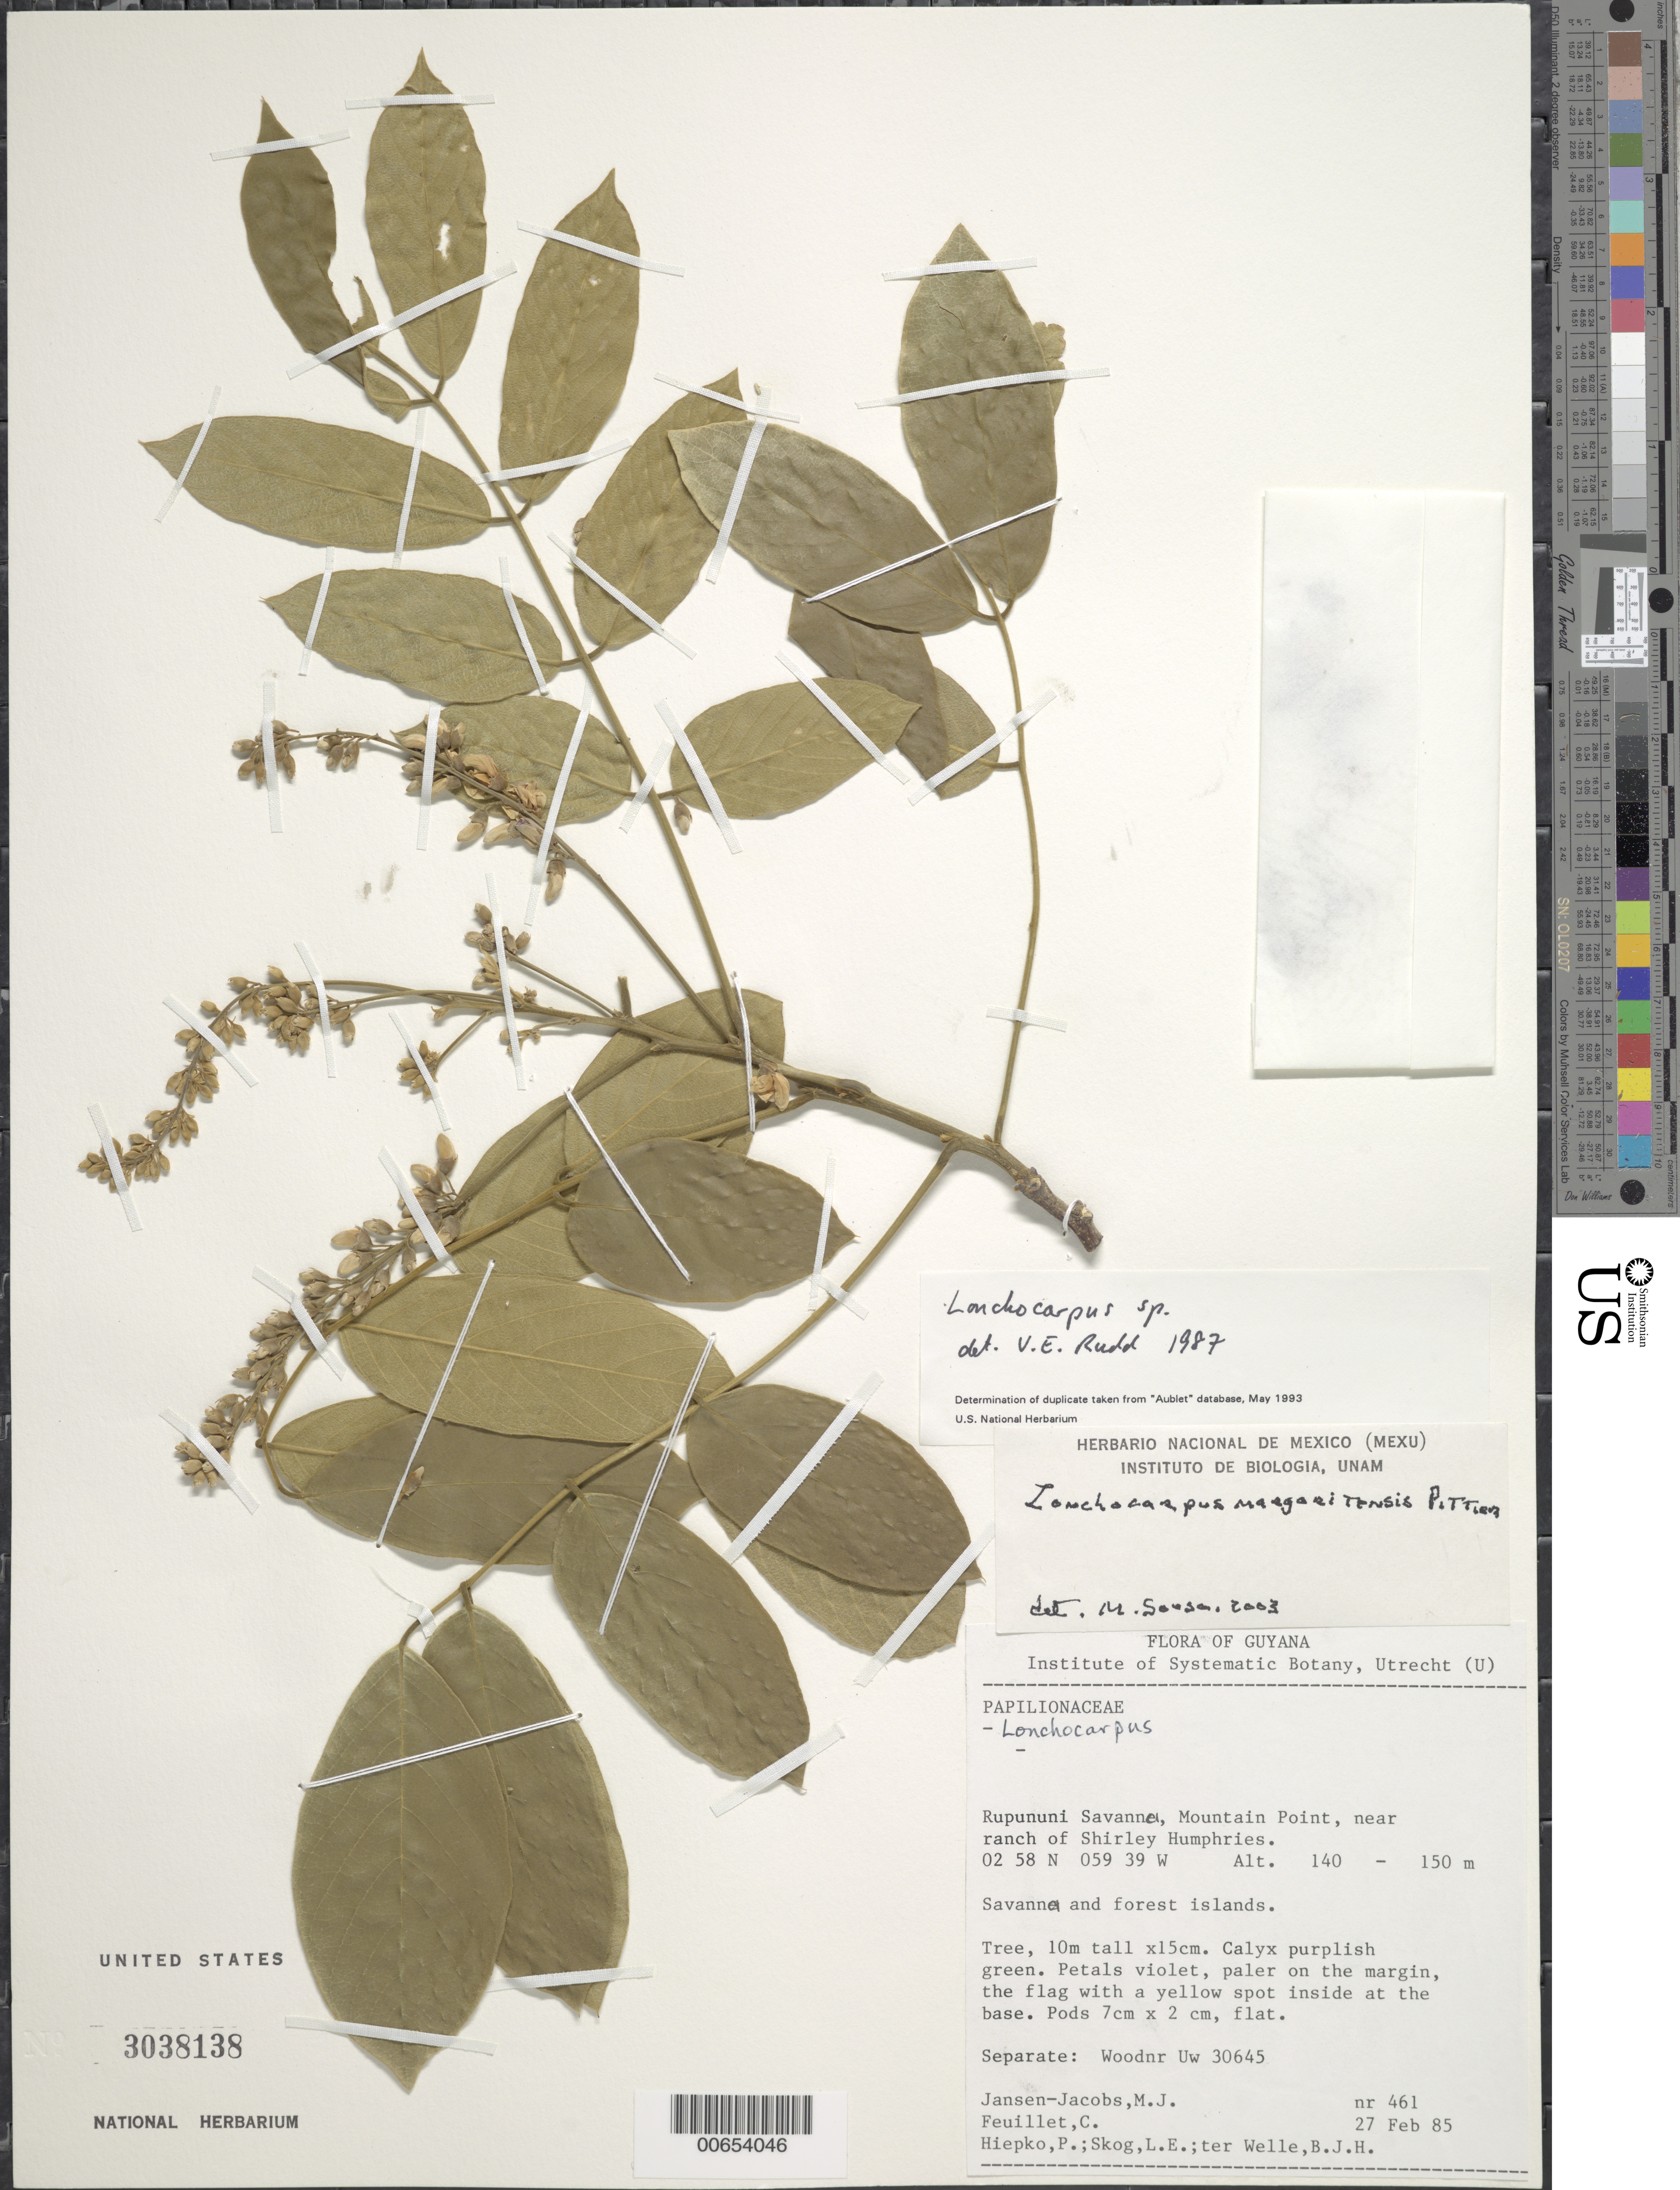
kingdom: Plantae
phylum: Tracheophyta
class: Magnoliopsida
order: Fabales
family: Fabaceae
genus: Lonchocarpus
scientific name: Lonchocarpus margaritensis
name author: Pittier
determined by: Sousa, M.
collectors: M. J. Jansen-Jacobs, C. Feuillet, P. H. Hiepko, L. E. Skog & B. Welle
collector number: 461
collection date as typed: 27-Feb-85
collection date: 1985-02-27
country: Guyana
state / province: U. Takutu-U. Essequibo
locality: Rupununi Savanna, Mountain Point, near ranch of Shirley Humphries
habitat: Savanna and forest islands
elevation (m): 140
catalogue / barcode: US 3038138